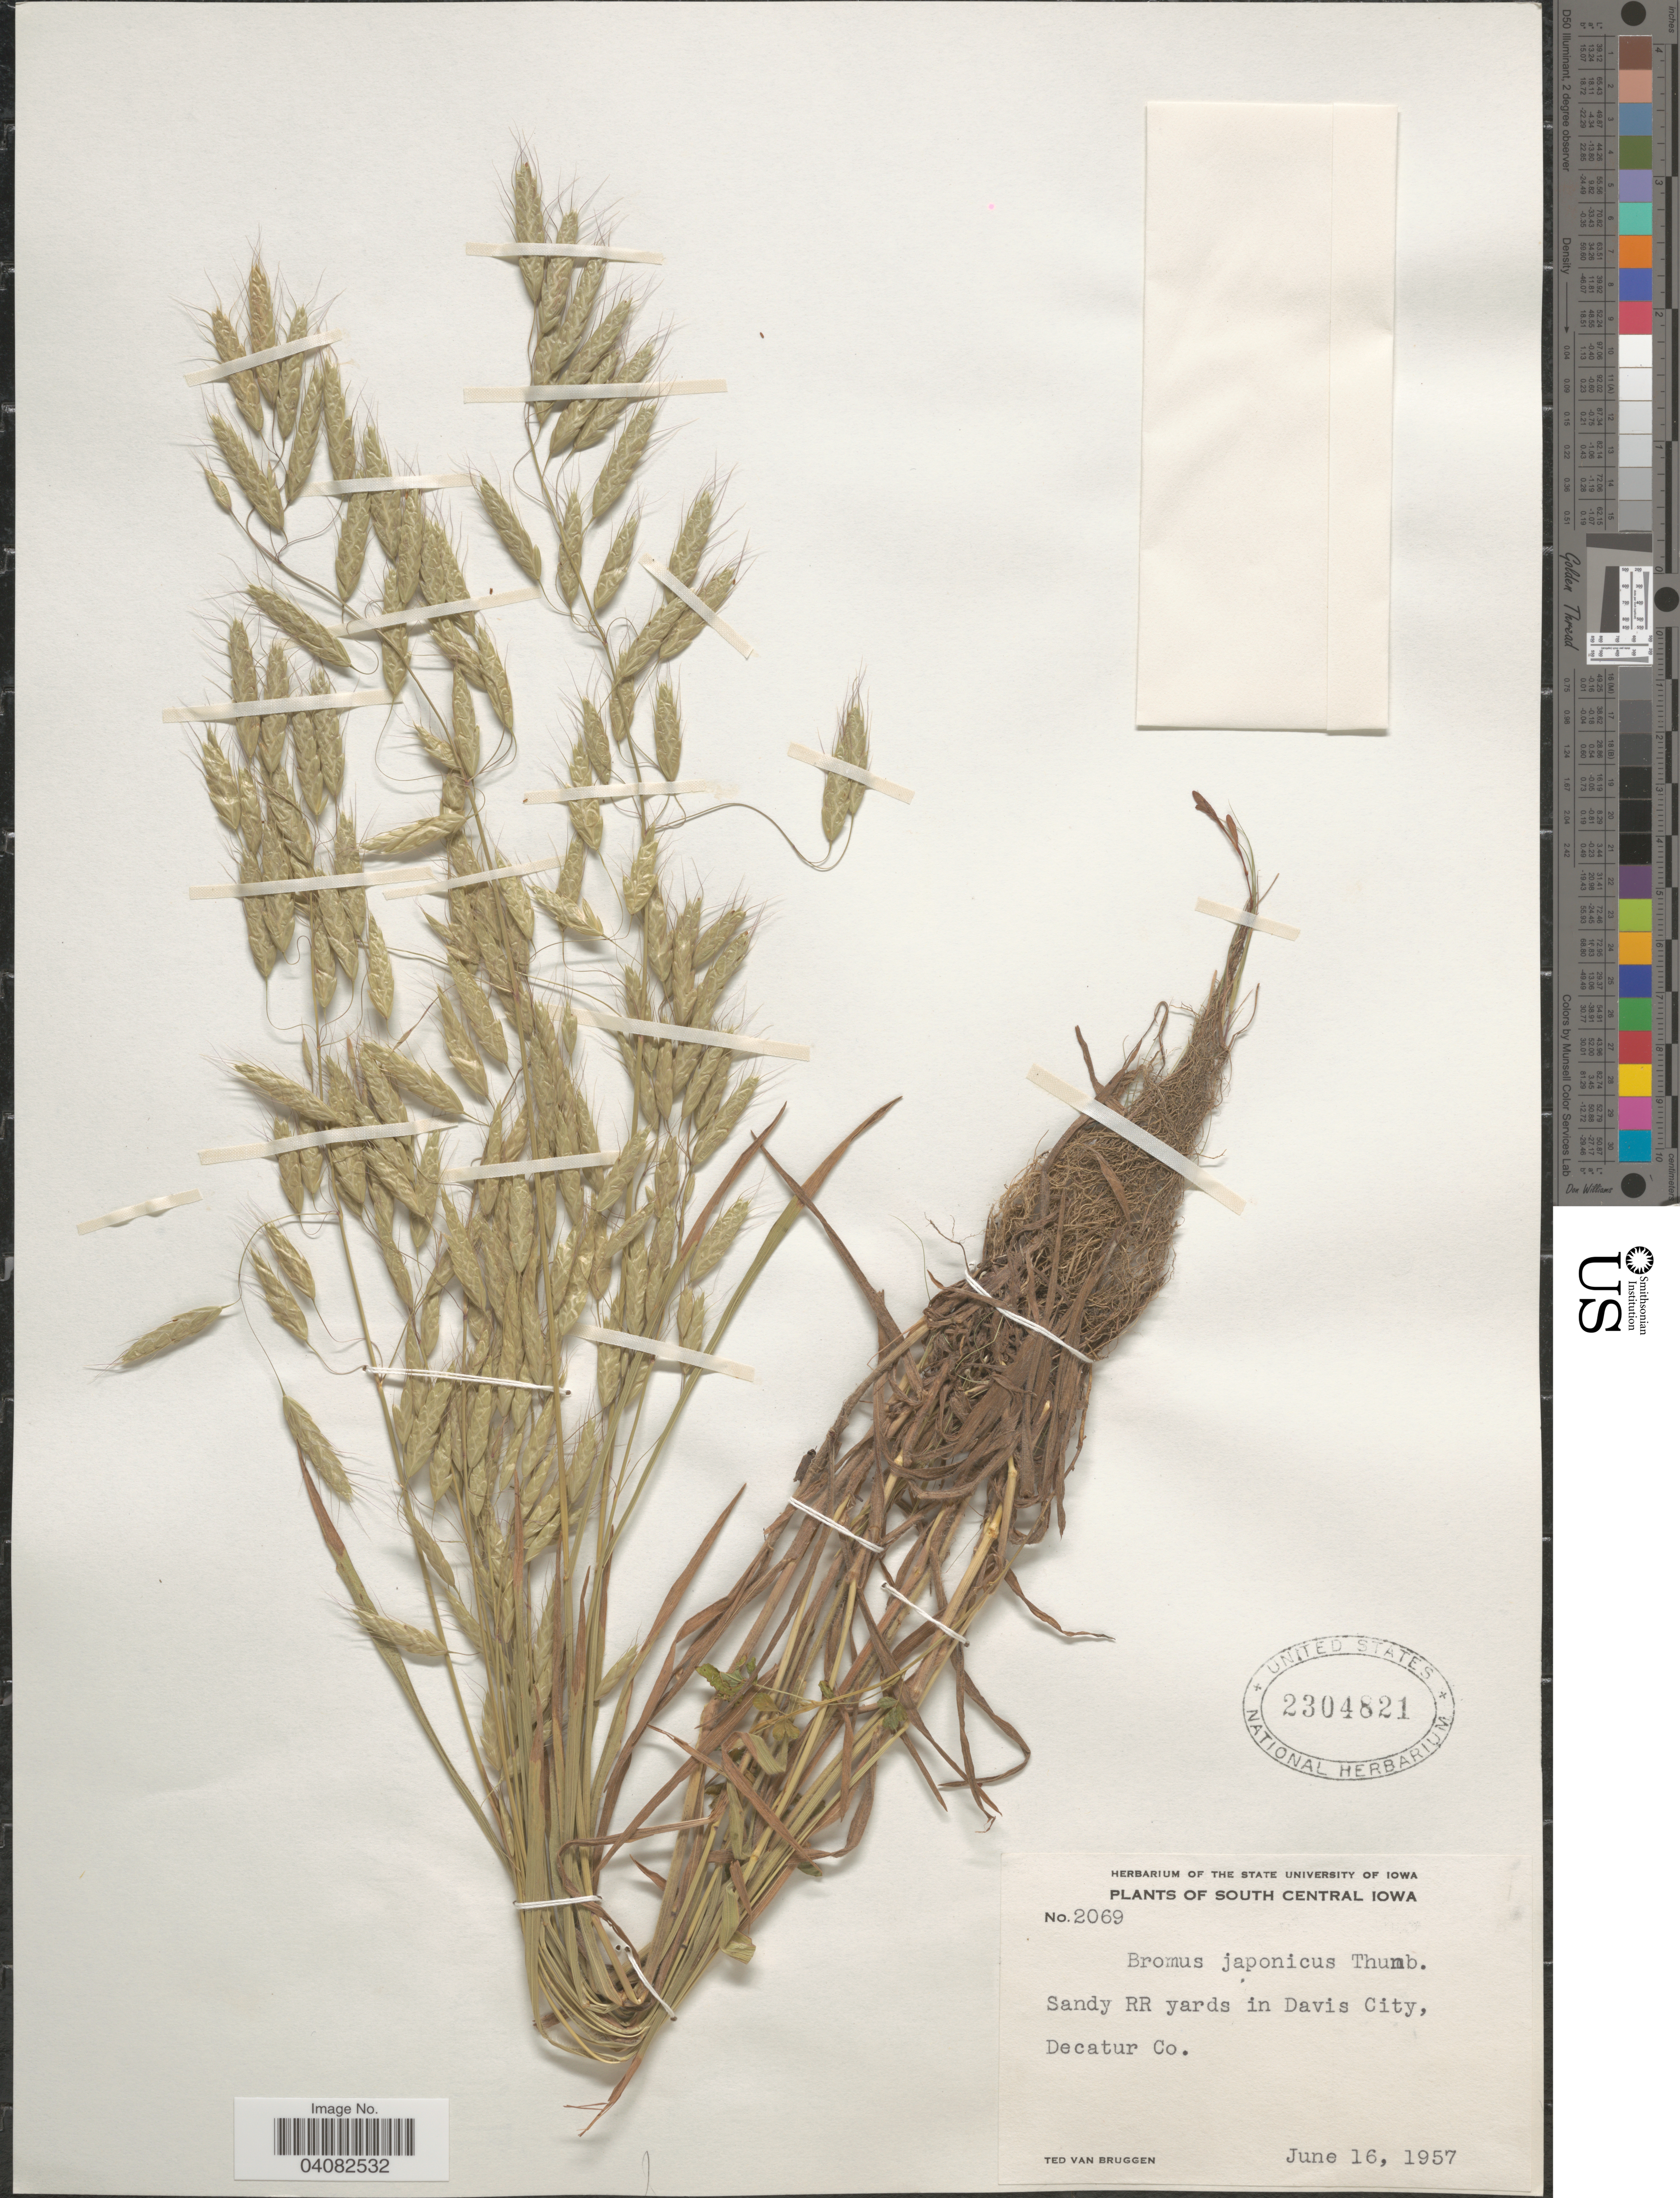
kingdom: Plantae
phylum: Tracheophyta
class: Liliopsida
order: Poales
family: Poaceae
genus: Bromus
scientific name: Bromus intermedius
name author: Gussone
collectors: T. van Bruggen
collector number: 2069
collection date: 1957-06-16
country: United States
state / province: Iowa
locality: South Central Iowa. Sandy RR yards in Davis City, Decatur Co.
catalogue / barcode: US 2304821